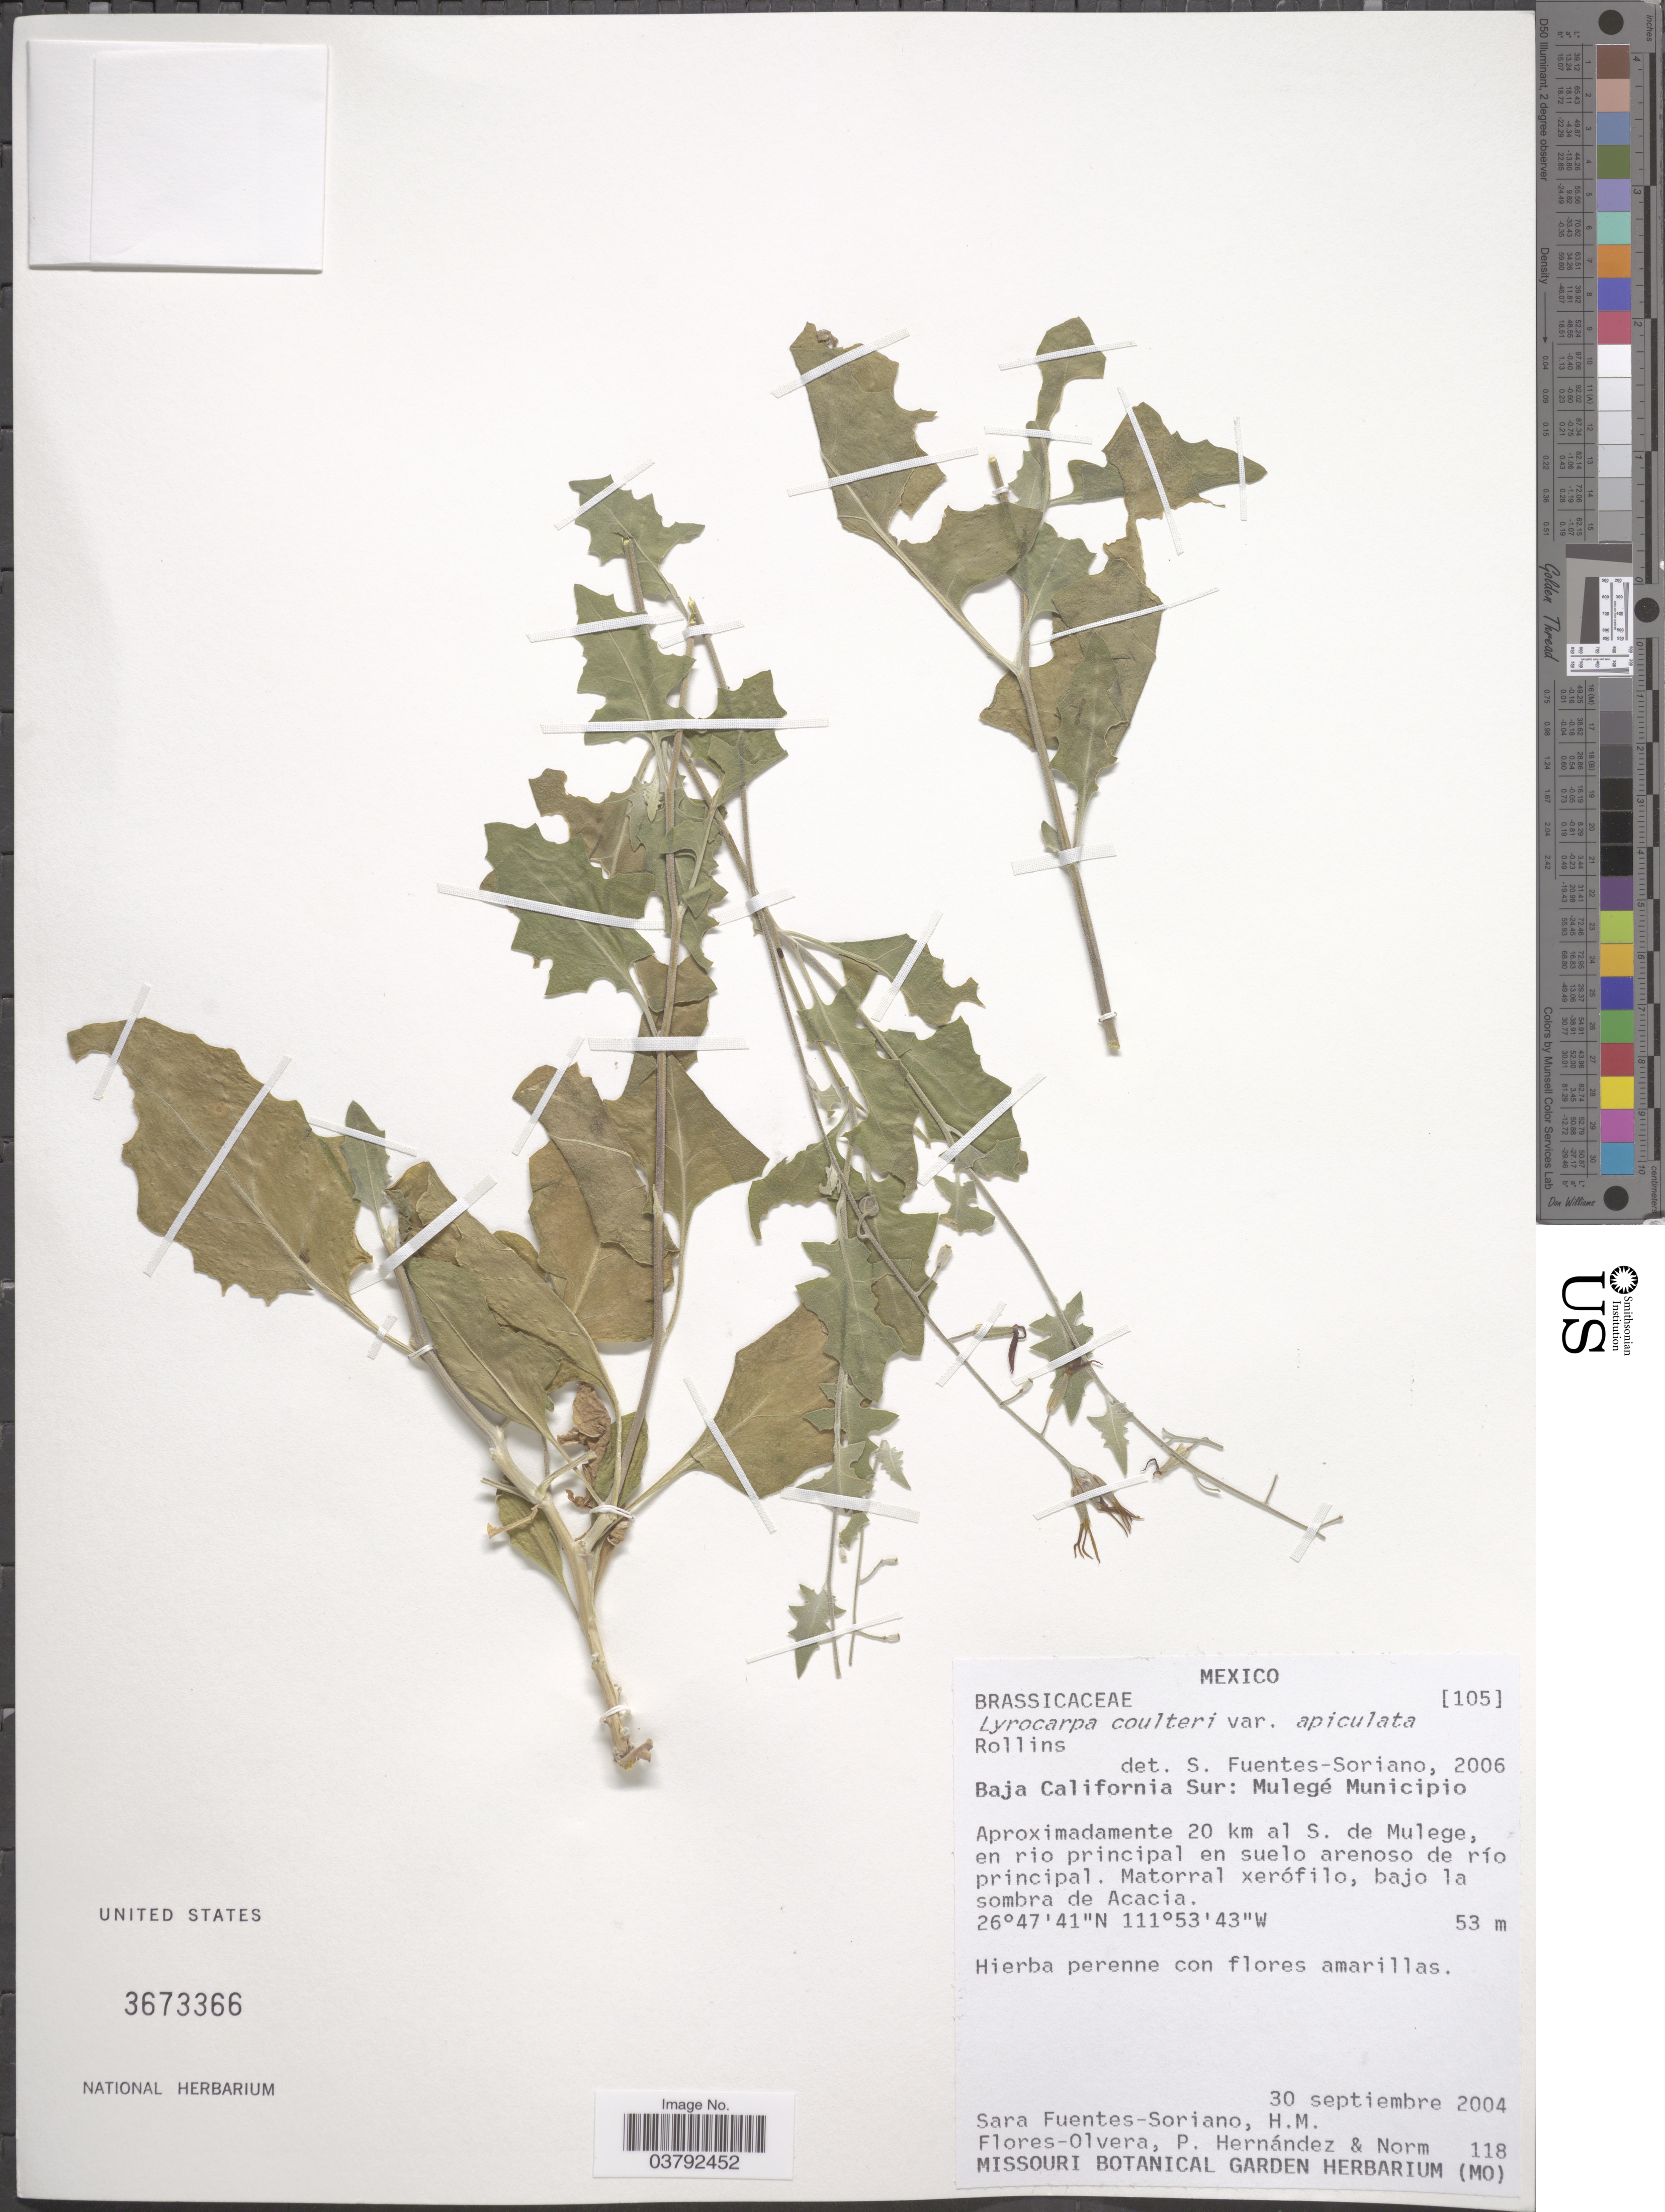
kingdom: Plantae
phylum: Tracheophyta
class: Magnoliopsida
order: Brassicales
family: Brassicaceae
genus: Lyrocarpa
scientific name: Lyrocarpa coulteri var. apiculata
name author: Rollins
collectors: S. Fuentes-Soriano, H. Flores Olvera, P. Hernández & Norm.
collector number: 118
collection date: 2004-09-30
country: Mexico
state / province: Baja California Sur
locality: Mulegé Municipio. Aproximadamente 20 km al S. de Mulege, en rio principal en suelo arenoso de río principal.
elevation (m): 53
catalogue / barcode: US 3673366